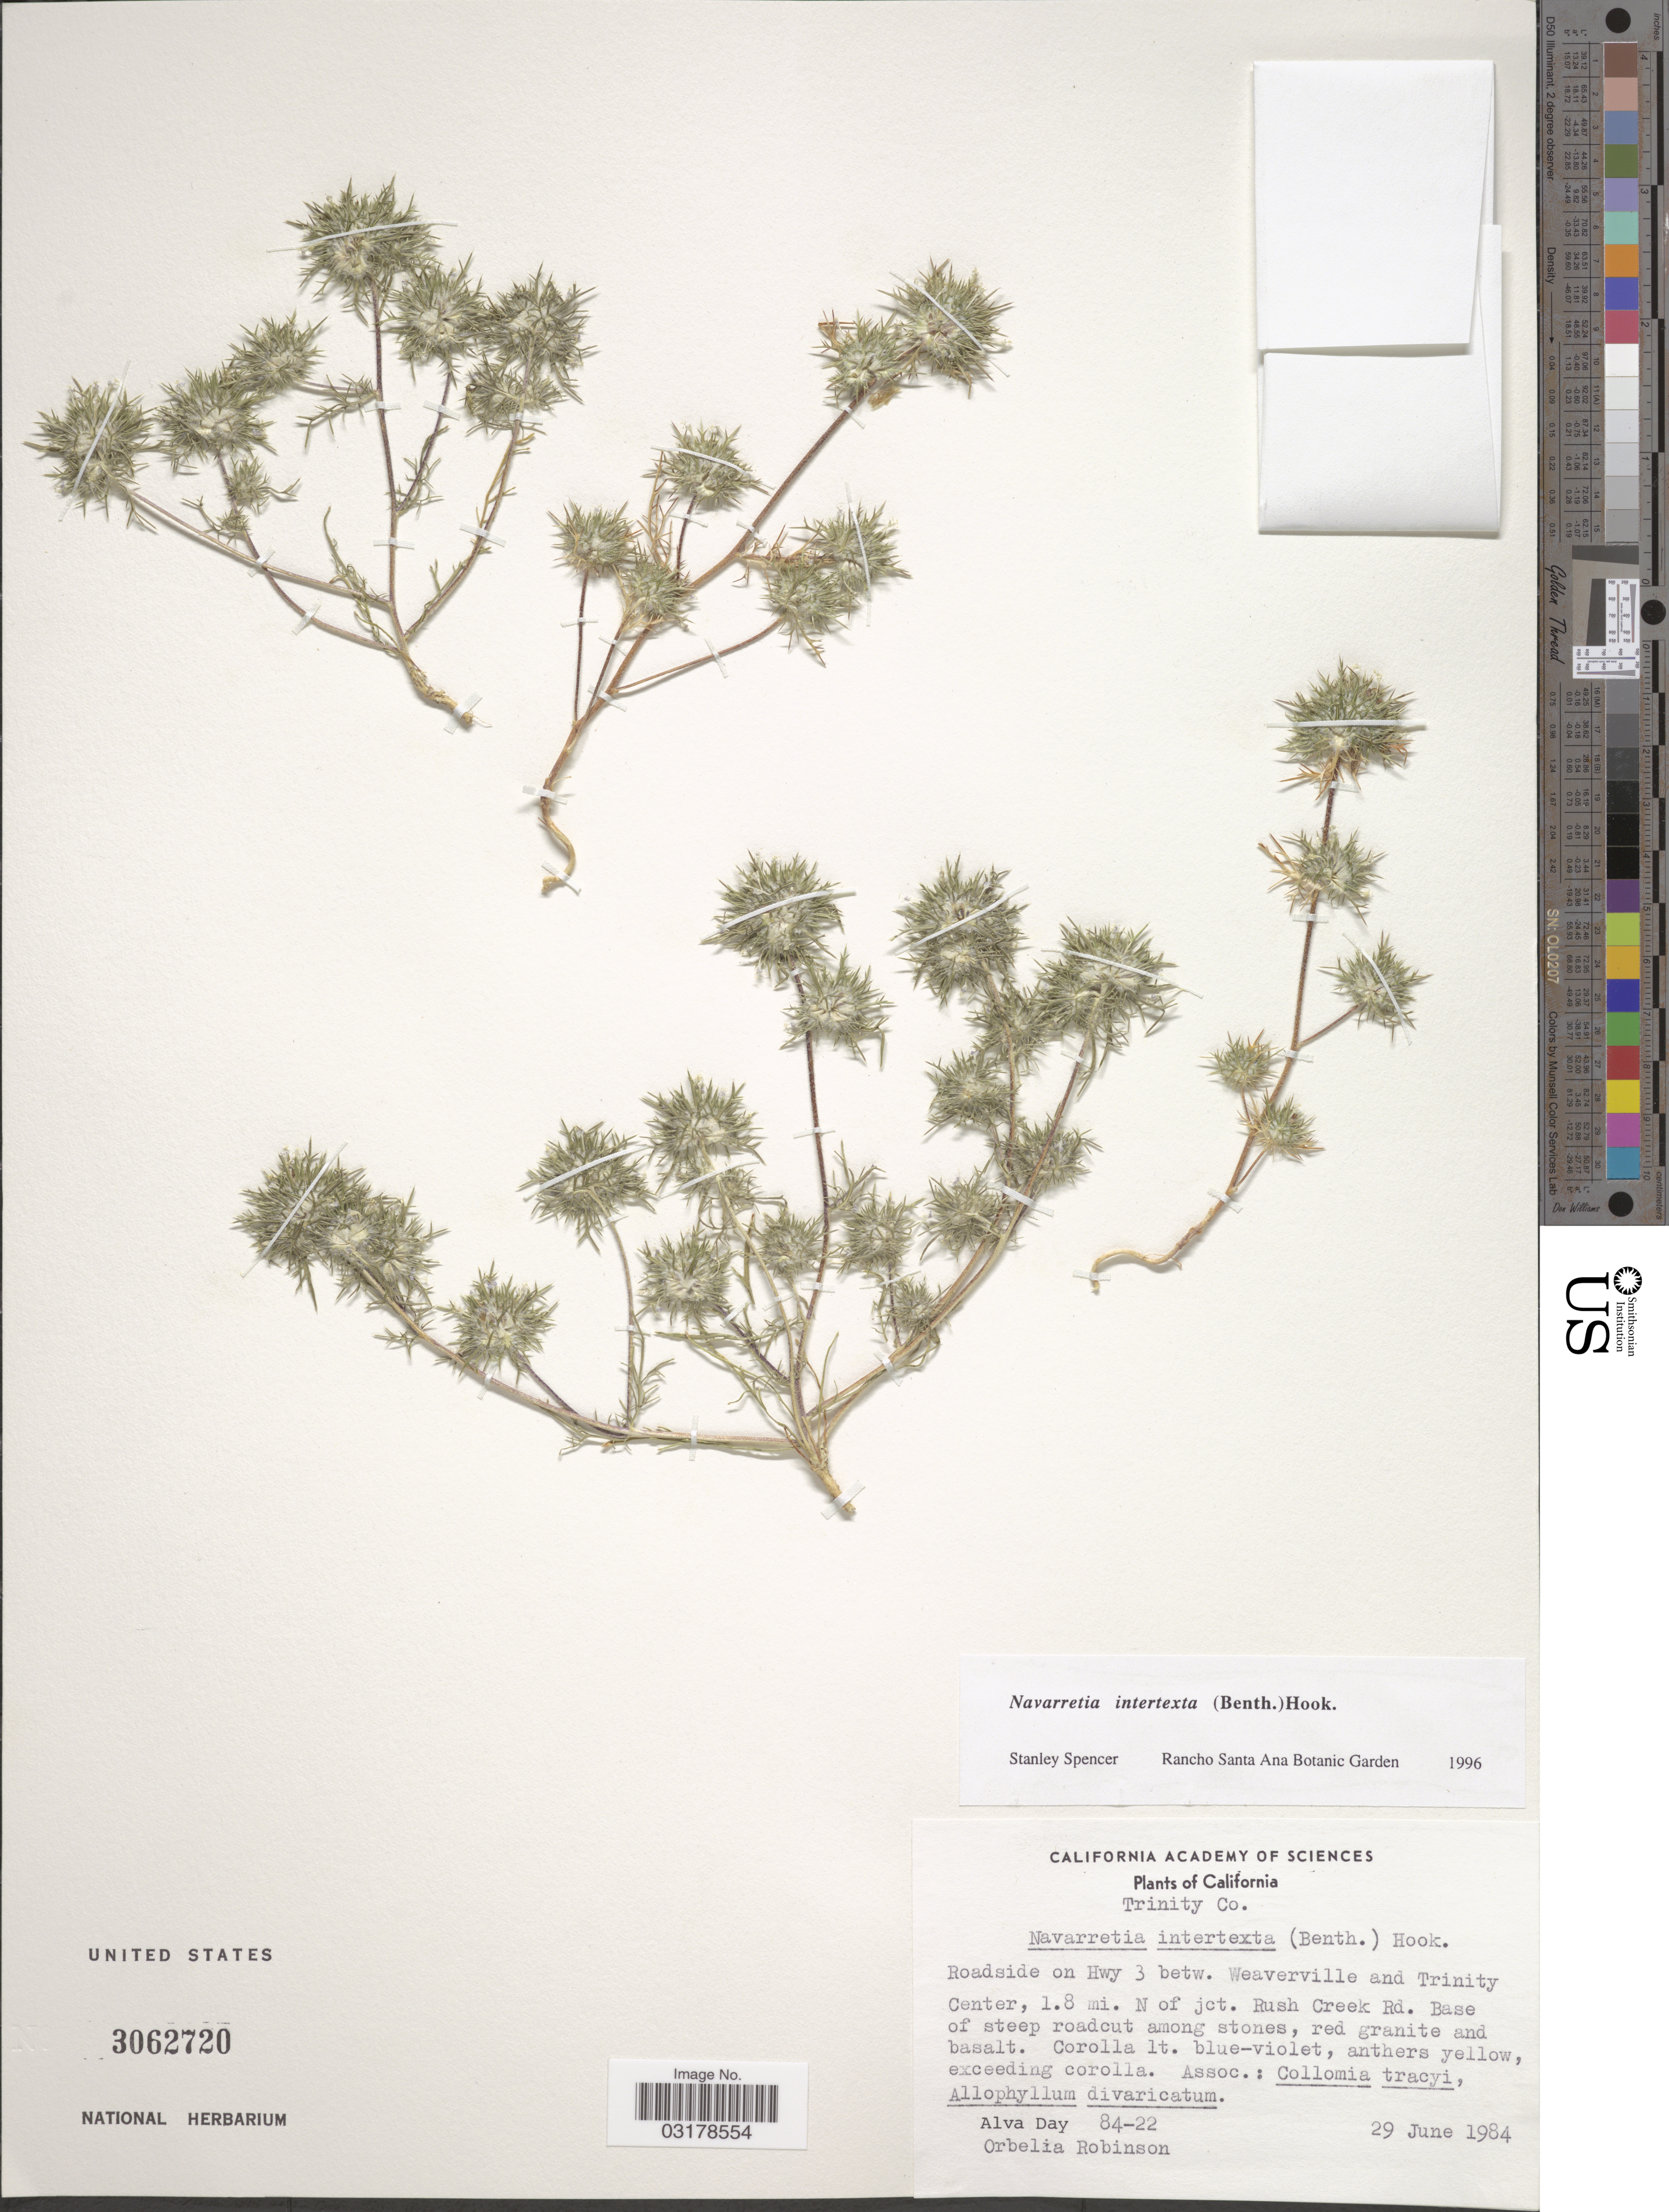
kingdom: Plantae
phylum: Tracheophyta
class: Magnoliopsida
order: Ericales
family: Polemoniaceae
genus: Navarretia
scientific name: Navarretia intertexta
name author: (Benth.) Hook.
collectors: A. G. Day & O. R. Robinson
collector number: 84-22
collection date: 1984-06-29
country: United States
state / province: California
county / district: Trinity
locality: Trinity Co. Roadside on Hwy 3 betw. Weaverville and Trinity Center, 1.8 mi. N of jct. Rush Creek Rd.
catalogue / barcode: US 3062720